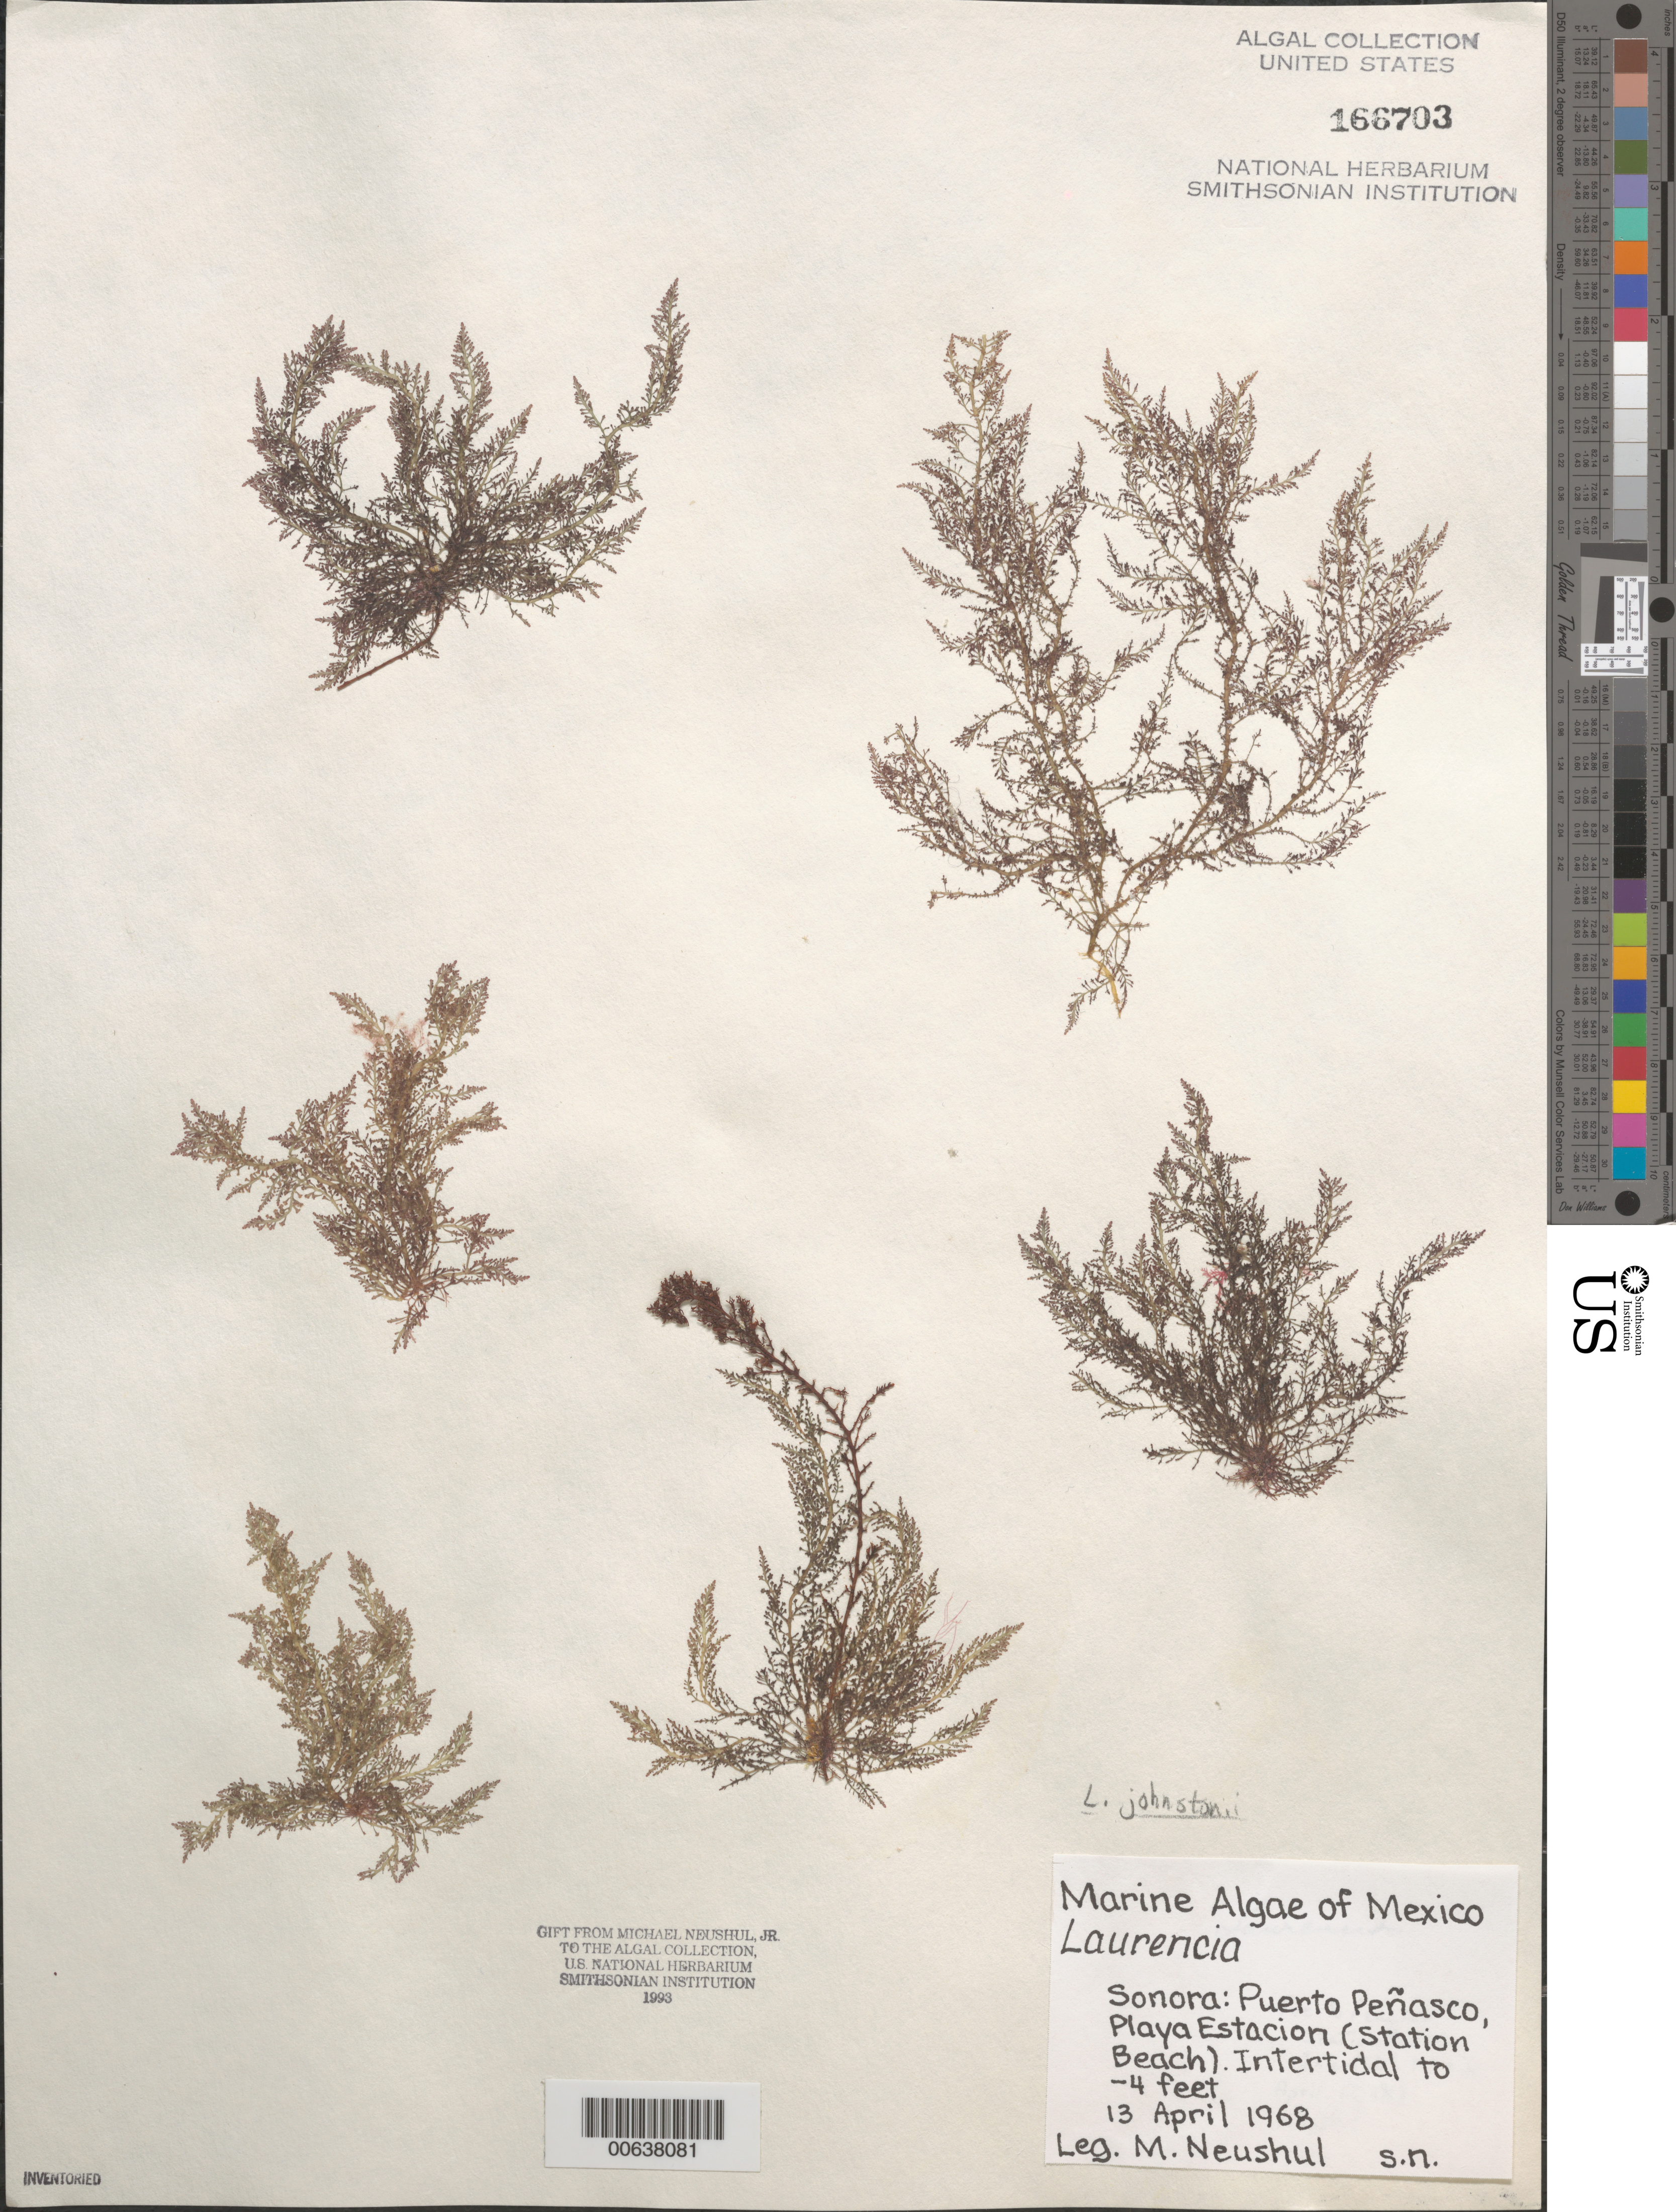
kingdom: Plantae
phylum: Rhodophyta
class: Florideophyceae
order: Ceramiales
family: Rhodomelaceae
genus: Laurencia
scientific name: Laurencia johnstonii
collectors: M. Neushul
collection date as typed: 13 Apr 1968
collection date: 1968-04-13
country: Mexico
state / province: Sonora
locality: Puerto Penasco, Playa Estacion (Station Beach)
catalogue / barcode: US 166703